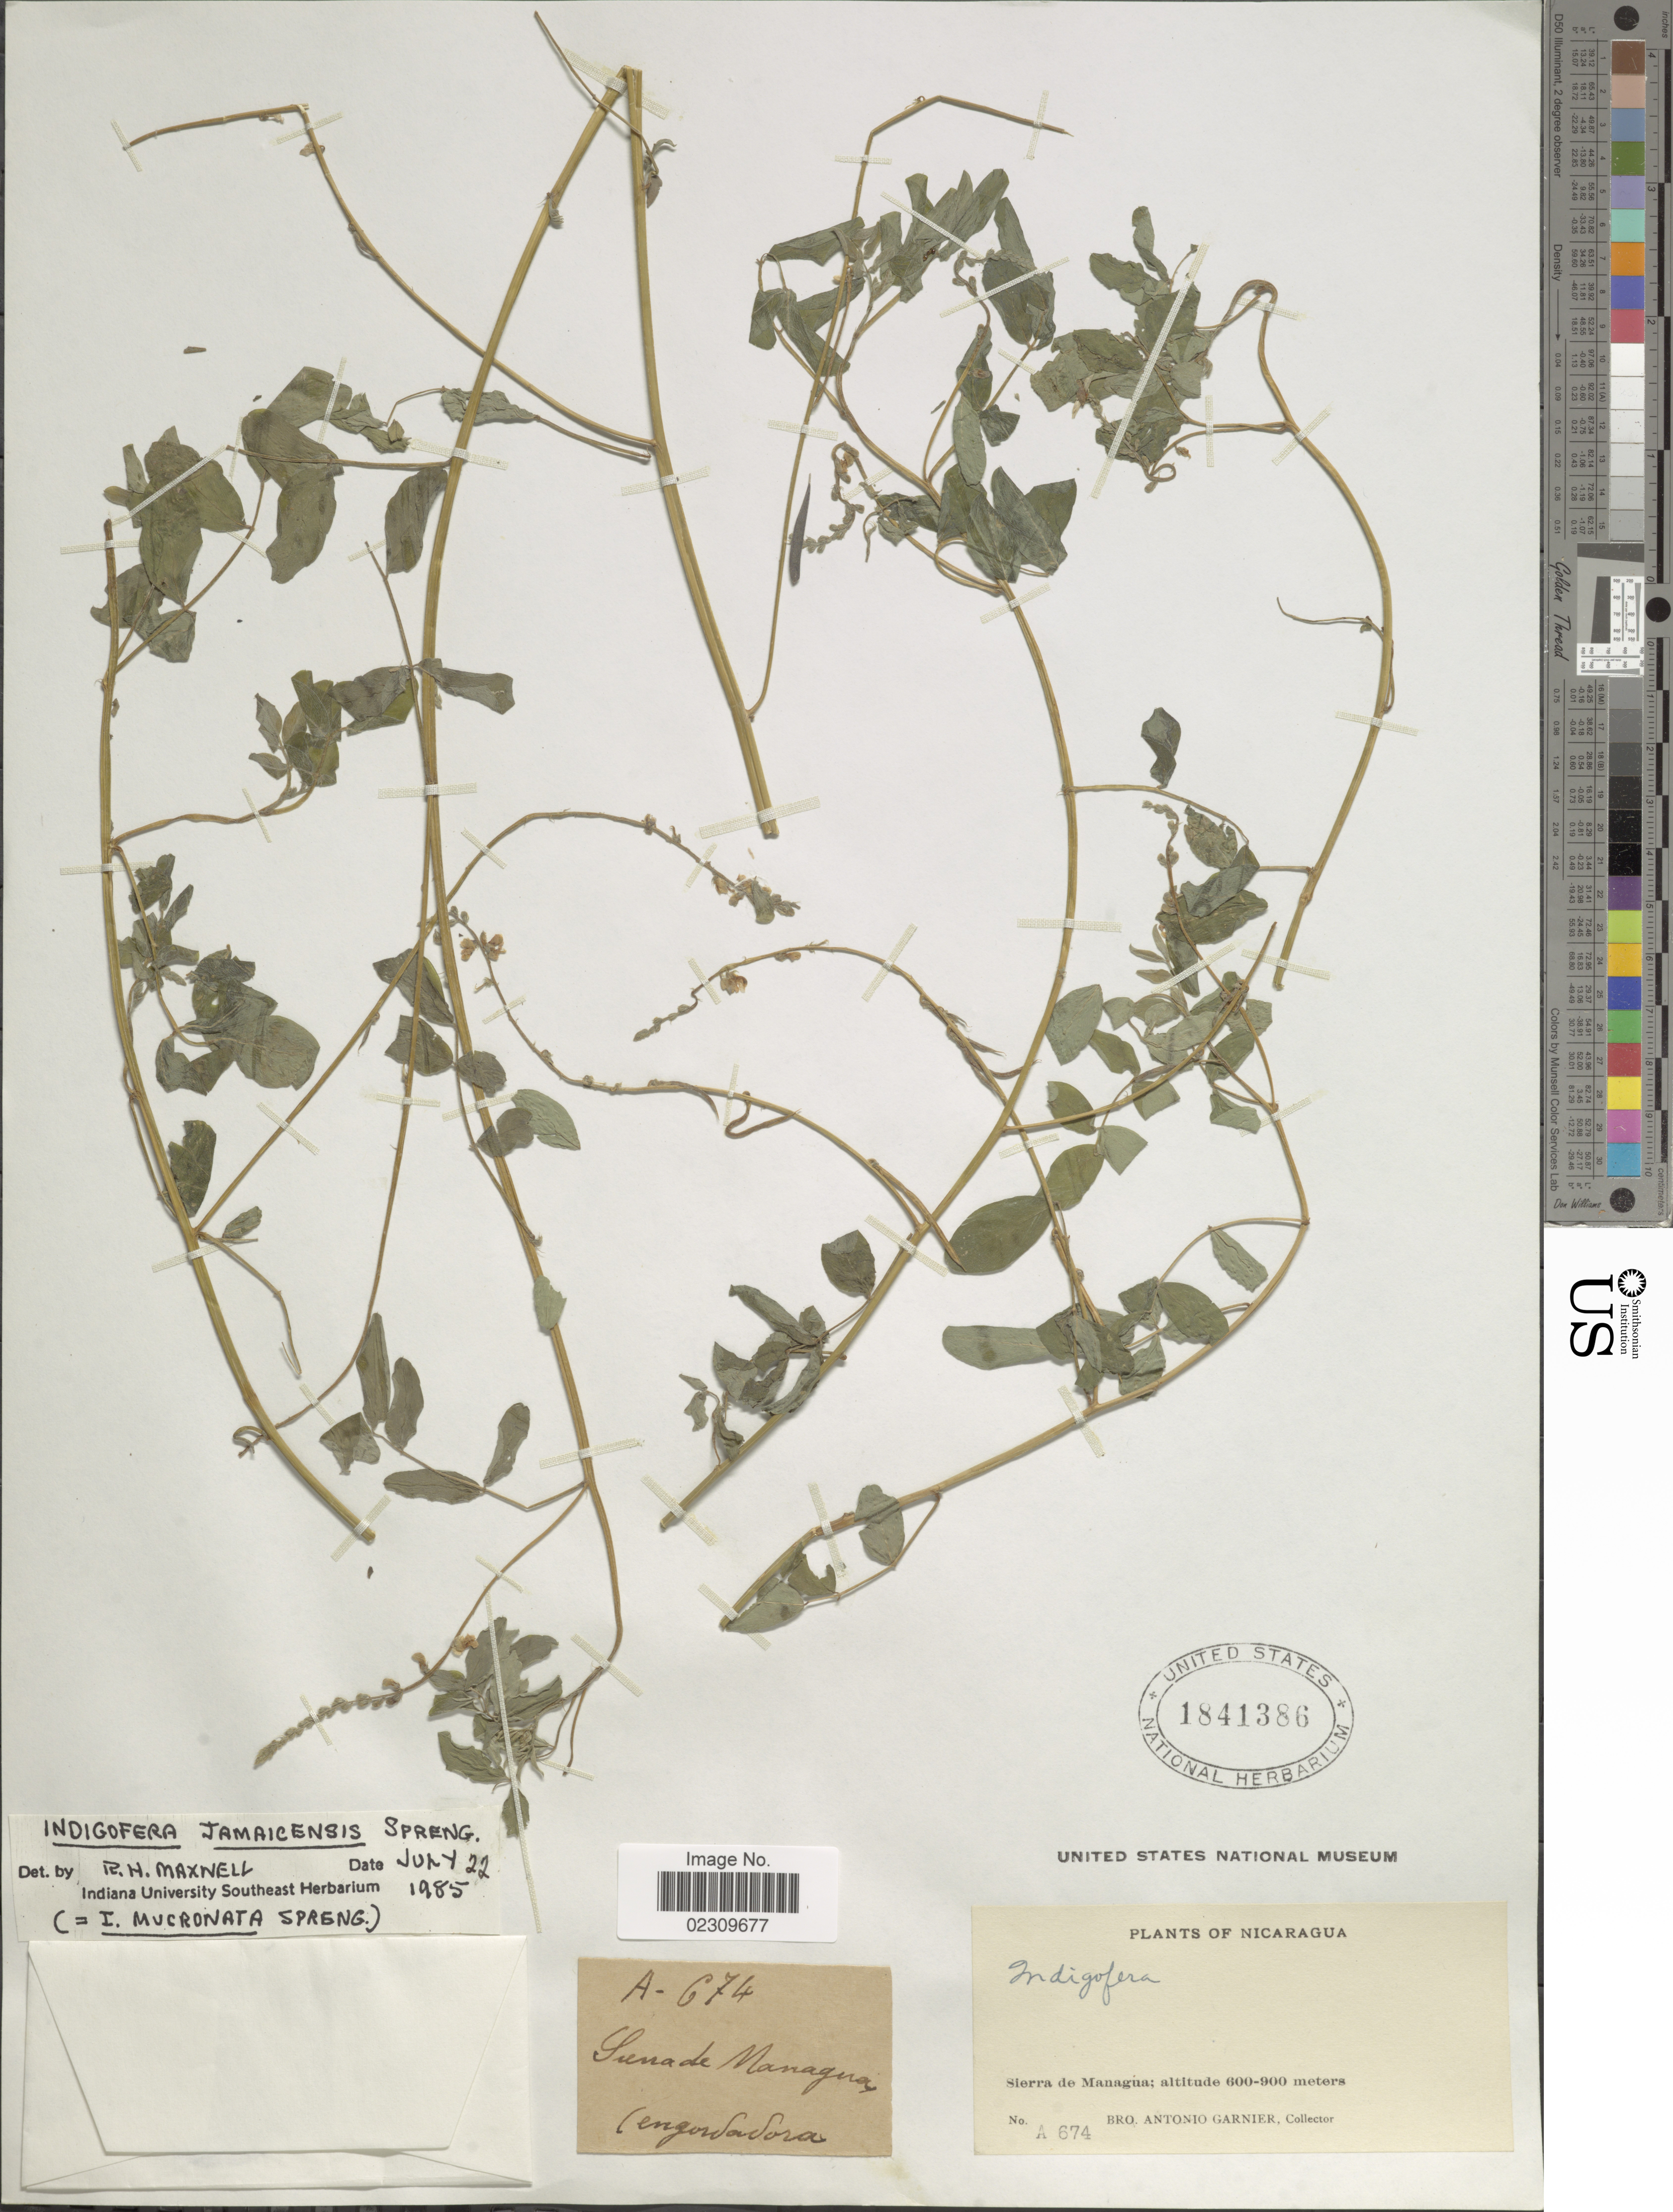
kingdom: Plantae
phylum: Tracheophyta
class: Magnoliopsida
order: Fabales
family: Fabaceae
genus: Indigofera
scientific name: Indigofera jamaicensis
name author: Spreng.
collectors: Bro. A. Garnier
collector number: A674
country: Nicaragua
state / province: Managua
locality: Sierra de Managua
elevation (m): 600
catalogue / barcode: US 1841386